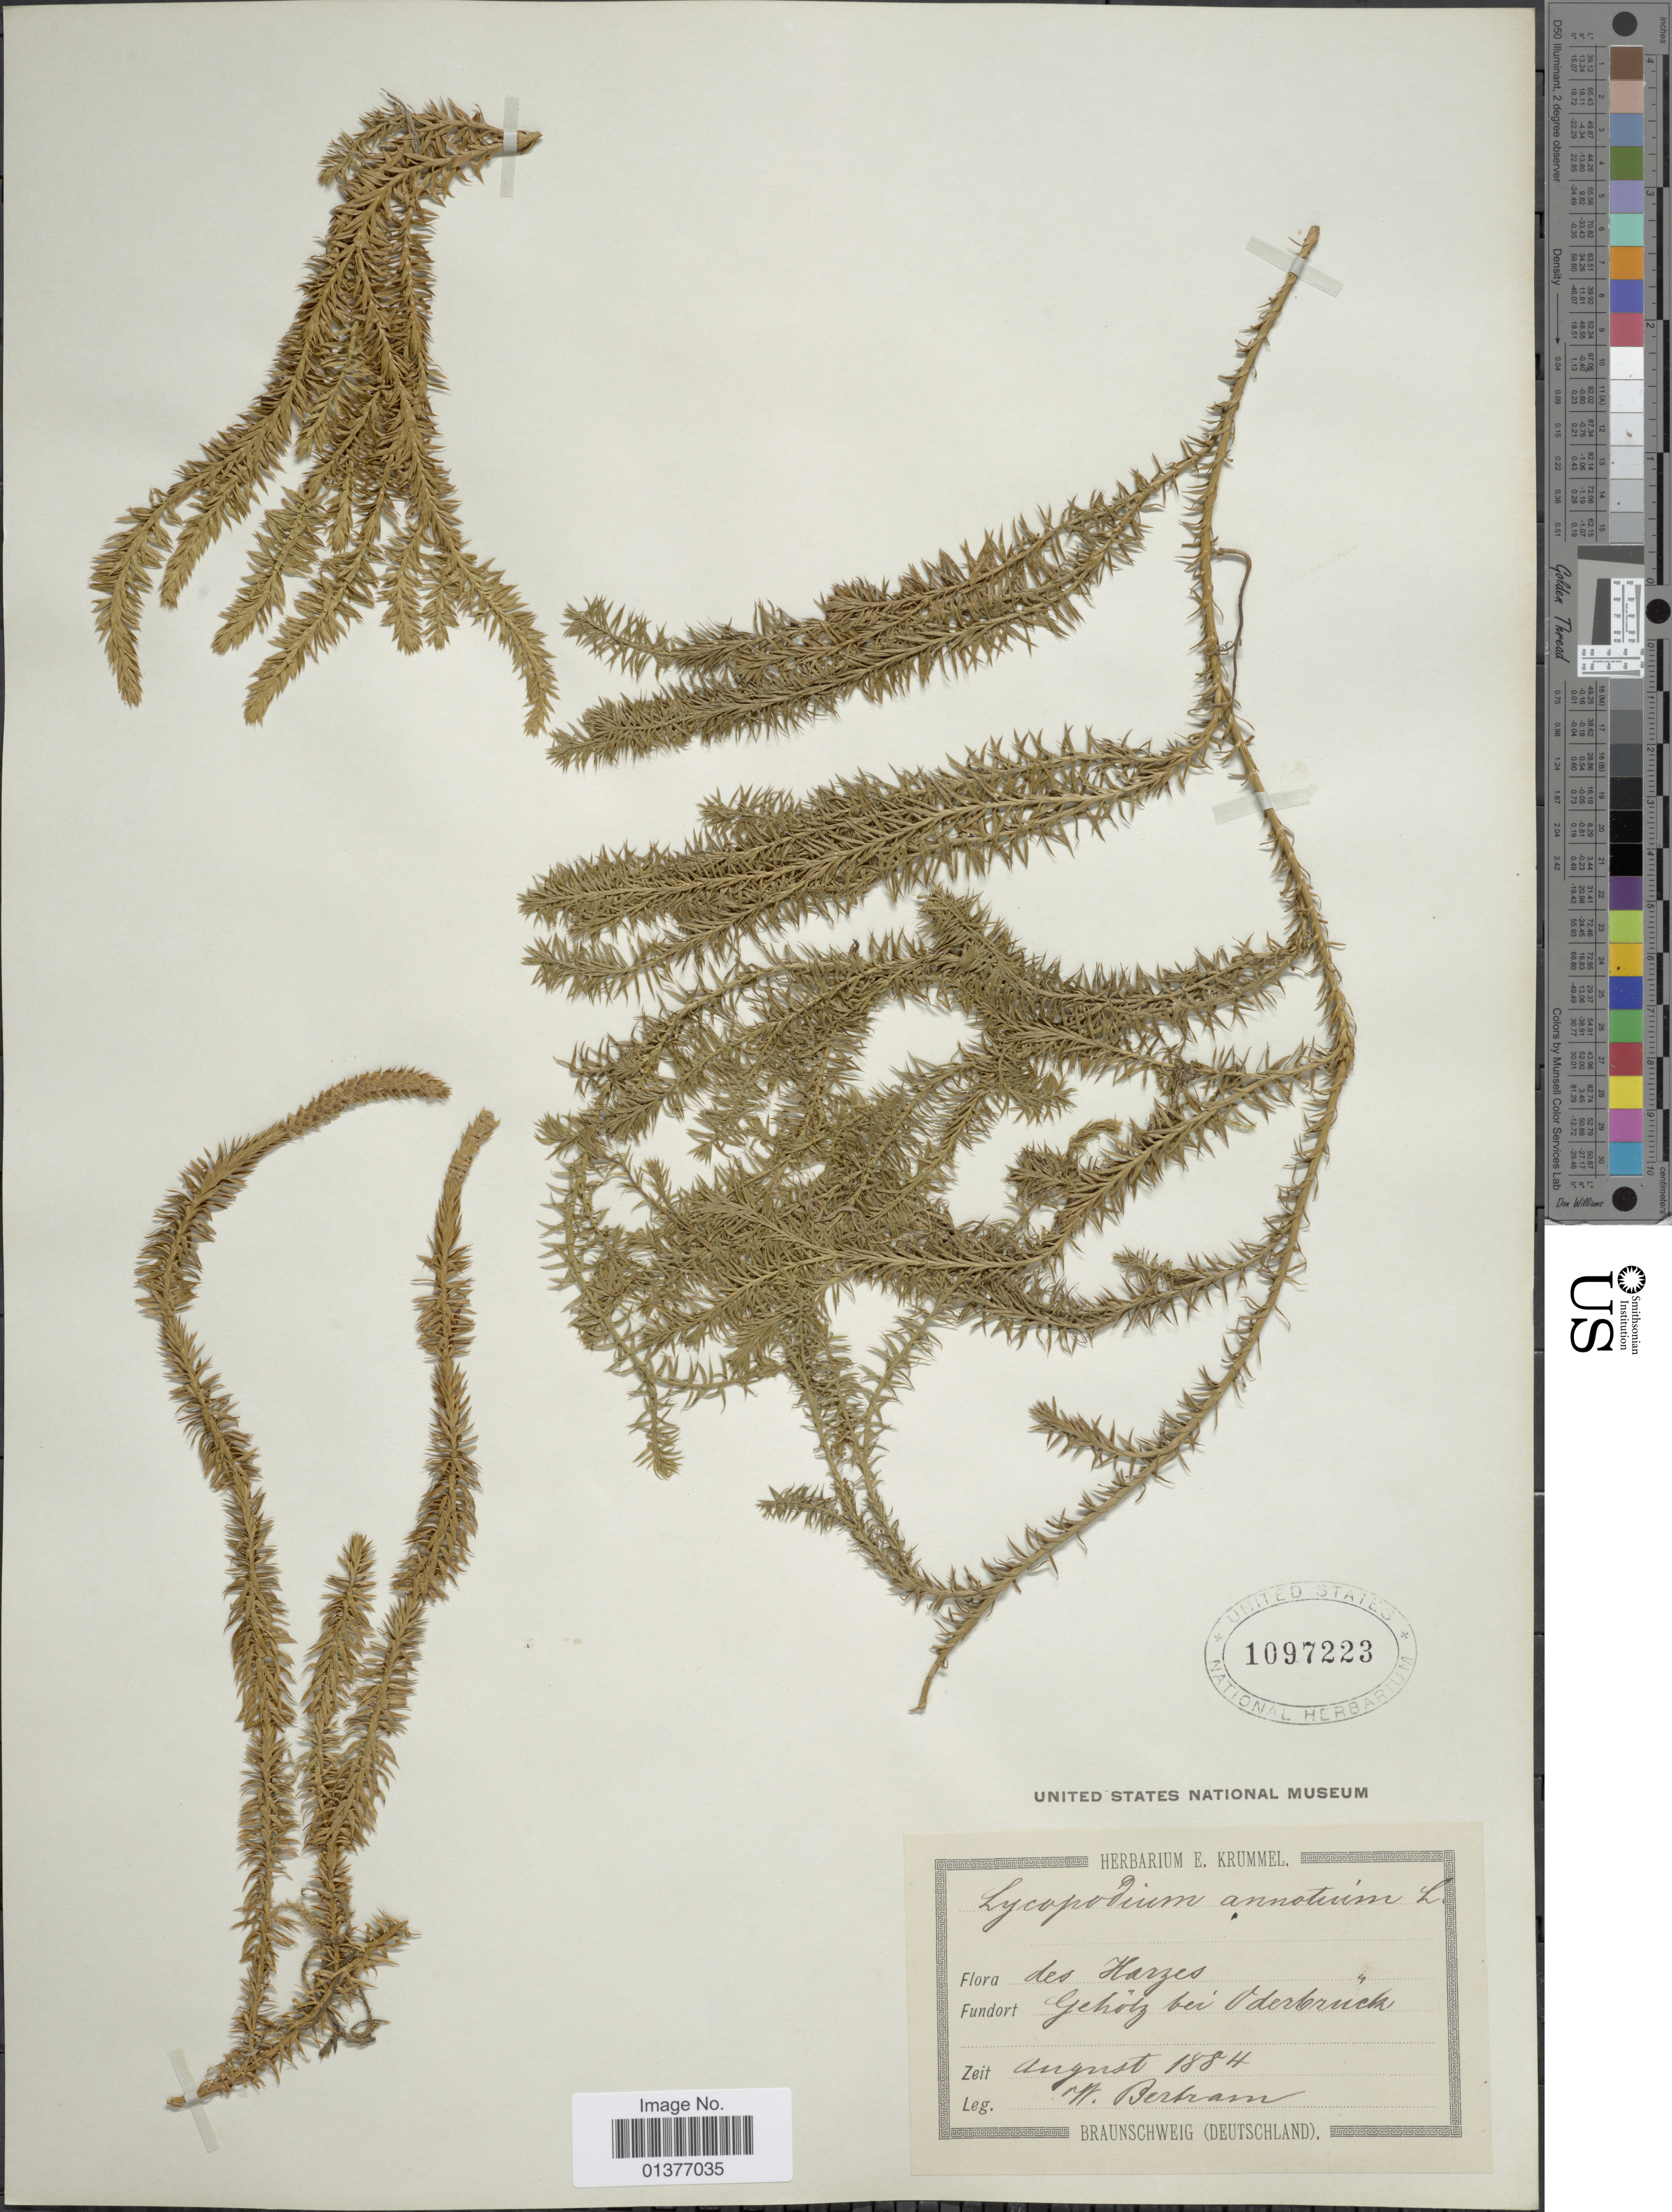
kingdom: Plantae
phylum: Tracheophyta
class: Lycopodiopsida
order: Lycopodiales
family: Lycopodiaceae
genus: Spinulum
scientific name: Spinulum annotinum subsp. annotinum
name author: (L.) A. Haines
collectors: R. Bertram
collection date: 1884-08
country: Germany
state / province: Niedersachsen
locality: Des Harzes Geholz bei Oderbruck [interpreted]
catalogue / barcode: US 1097223